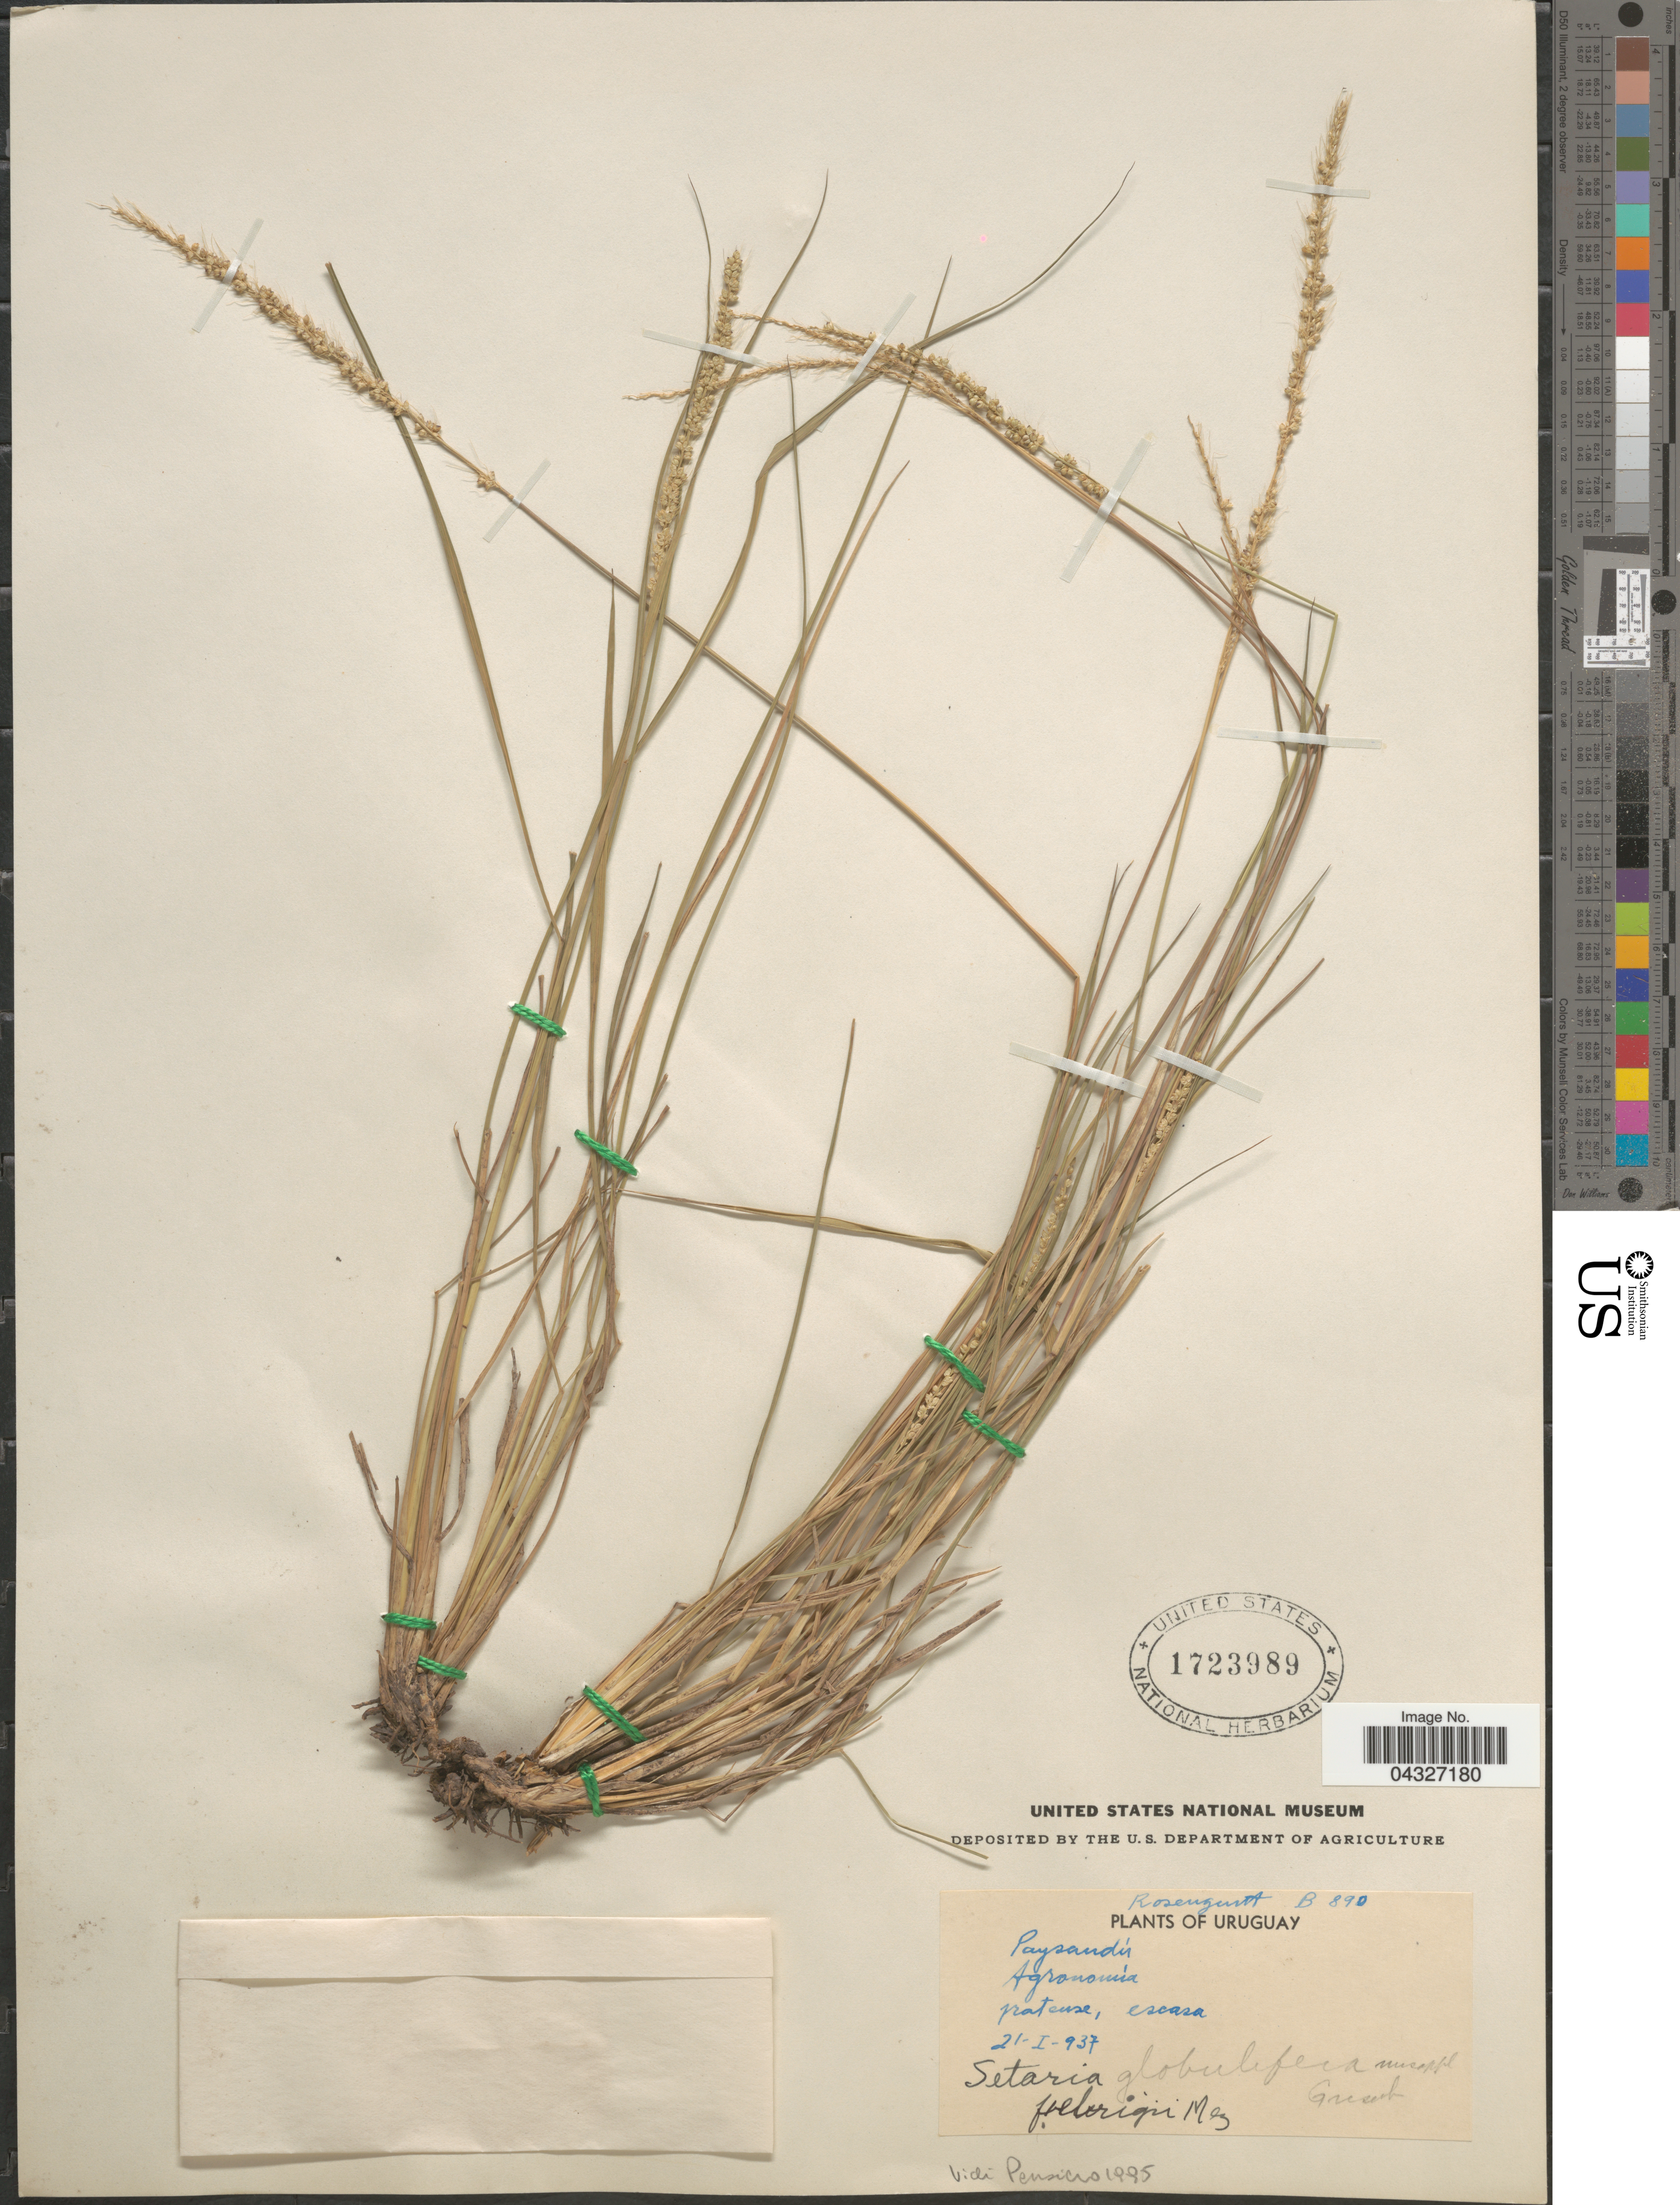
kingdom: Plantae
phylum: Tracheophyta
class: Liliopsida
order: Poales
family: Poaceae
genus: Setaria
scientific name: Setaria fiebrigii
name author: R.A.W. Herrm.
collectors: Rosengurtt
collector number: B890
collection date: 1937-01-21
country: Uruguay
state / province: Paysandu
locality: Agronomía.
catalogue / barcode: US 1723989